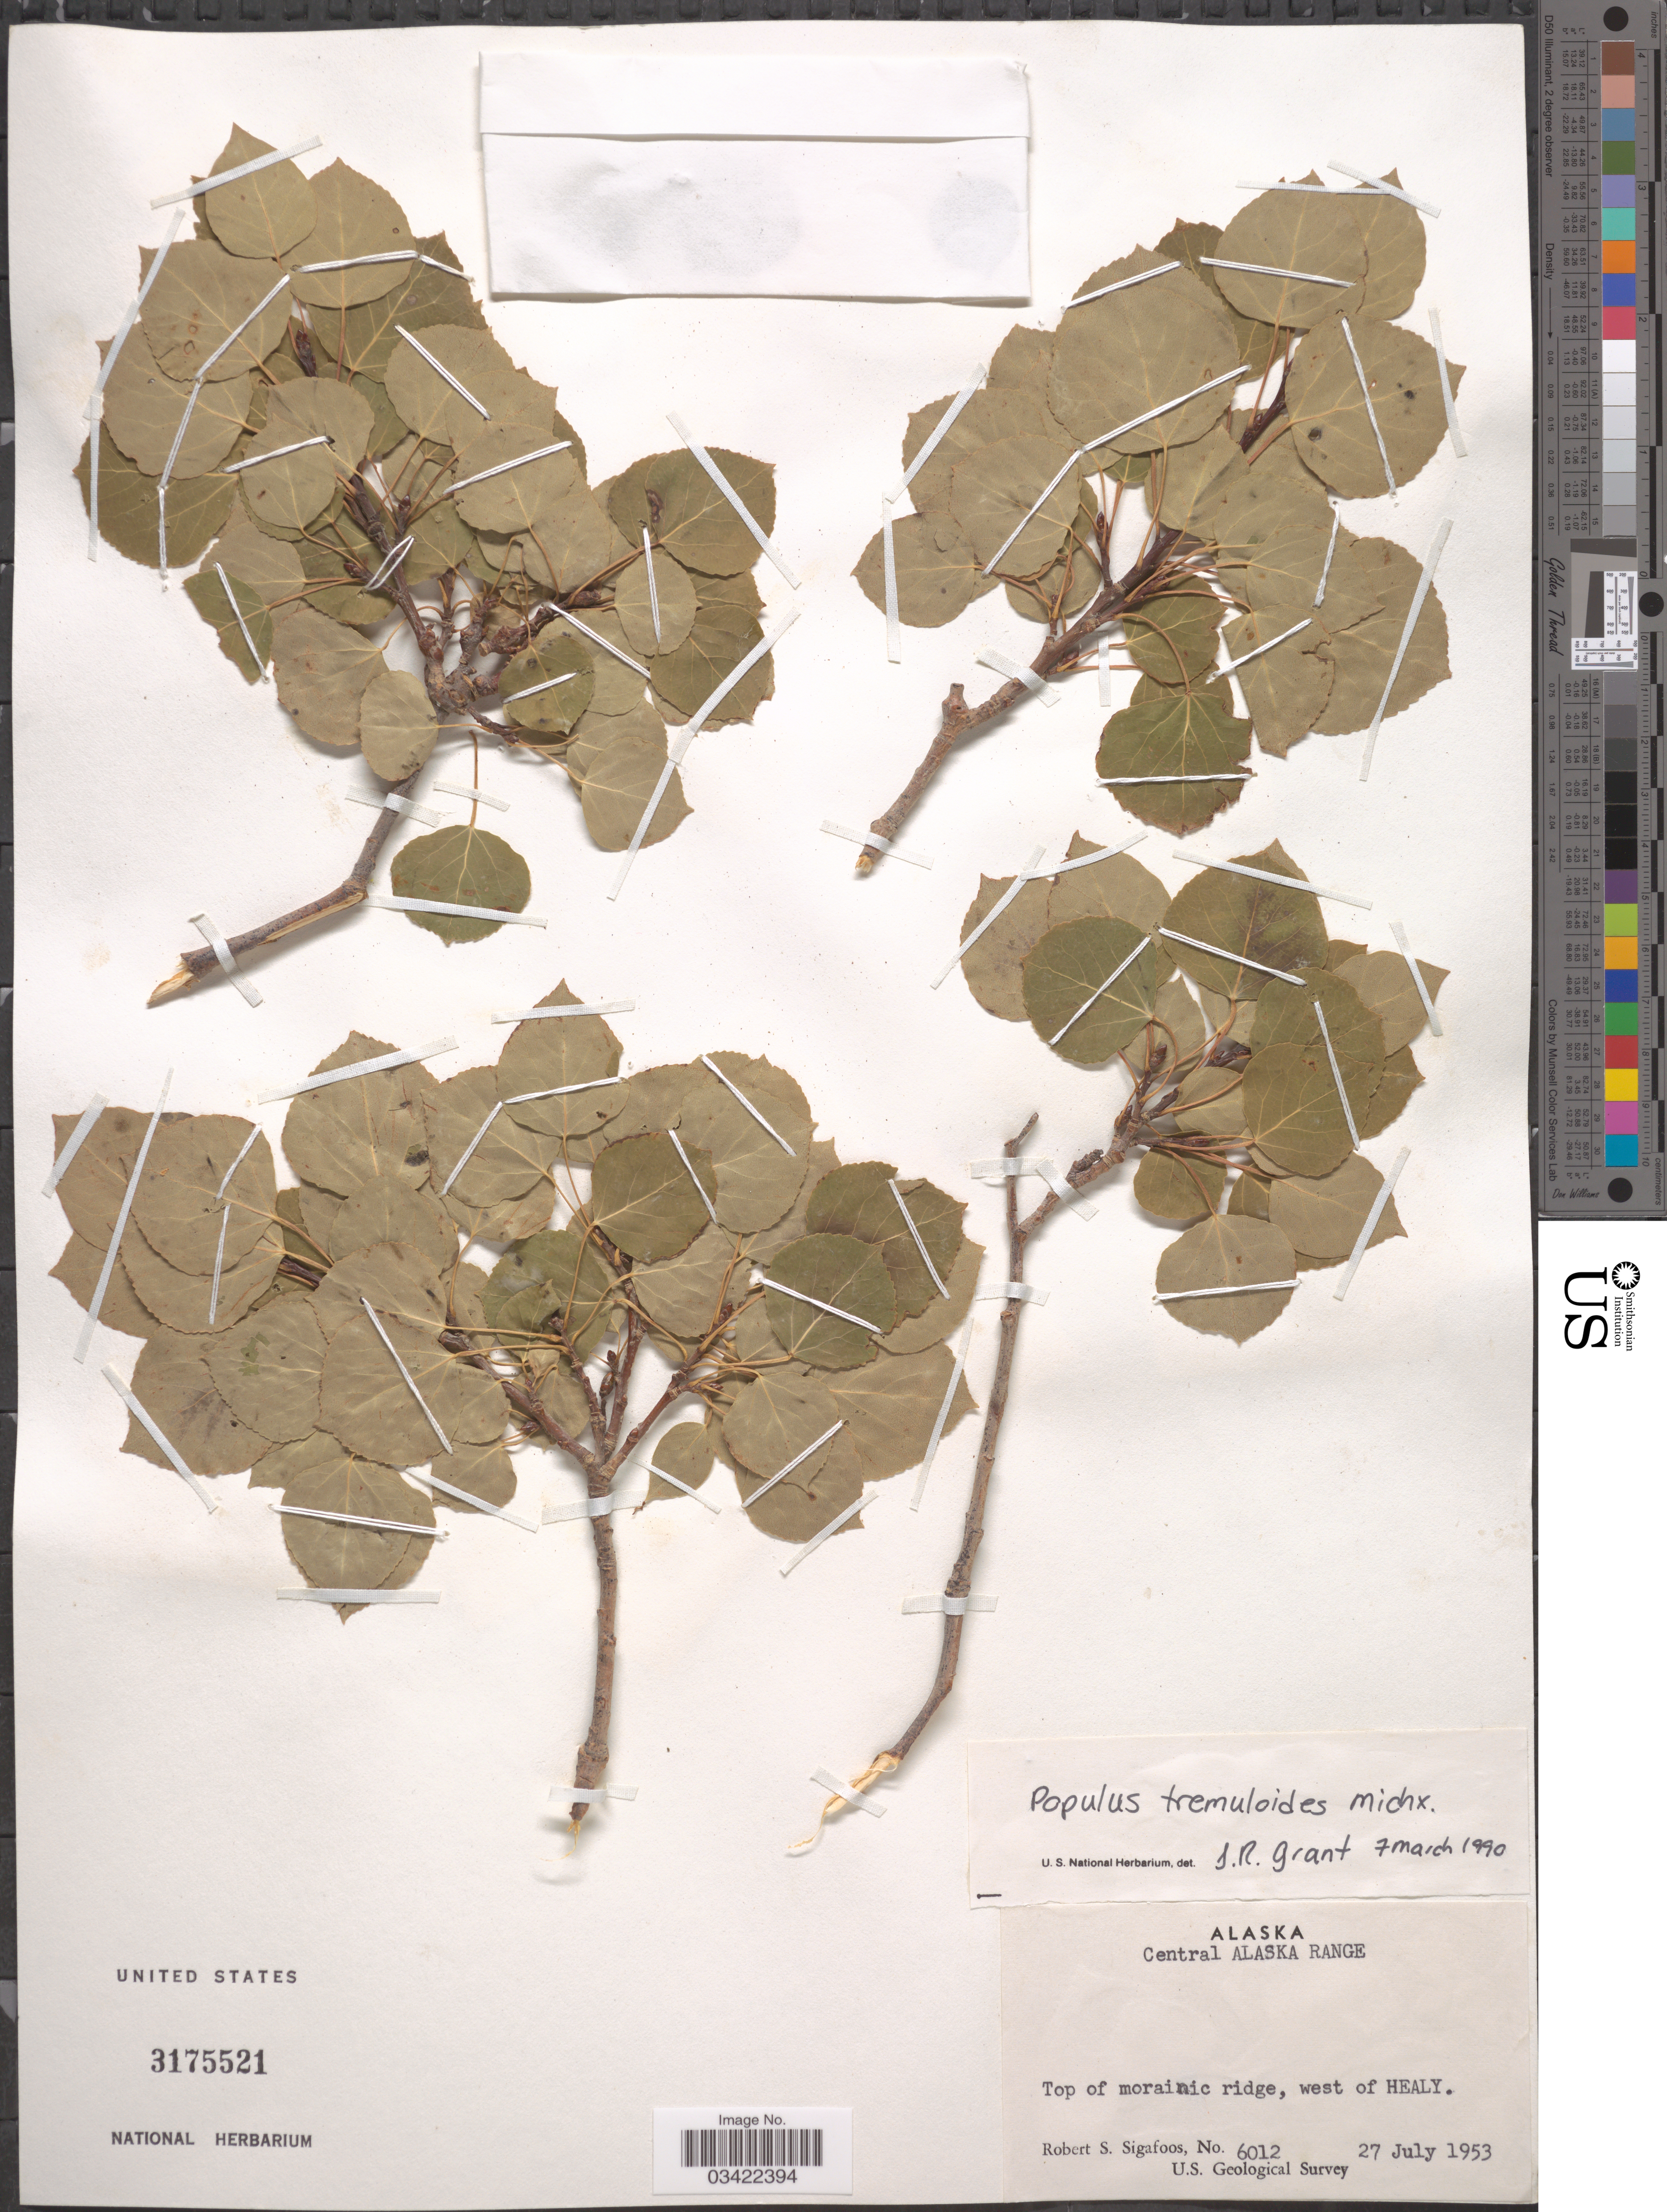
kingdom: Plantae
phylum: Tracheophyta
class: Magnoliopsida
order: Malpighiales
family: Salicaceae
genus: Populus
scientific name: Populus tremuloides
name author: Michx.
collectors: R. Sigafoos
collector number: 6012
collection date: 1953-07-27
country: United States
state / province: Alaska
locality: Central Alaska Range. Top of morainic ridge, west of Healy.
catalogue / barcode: US 3175521